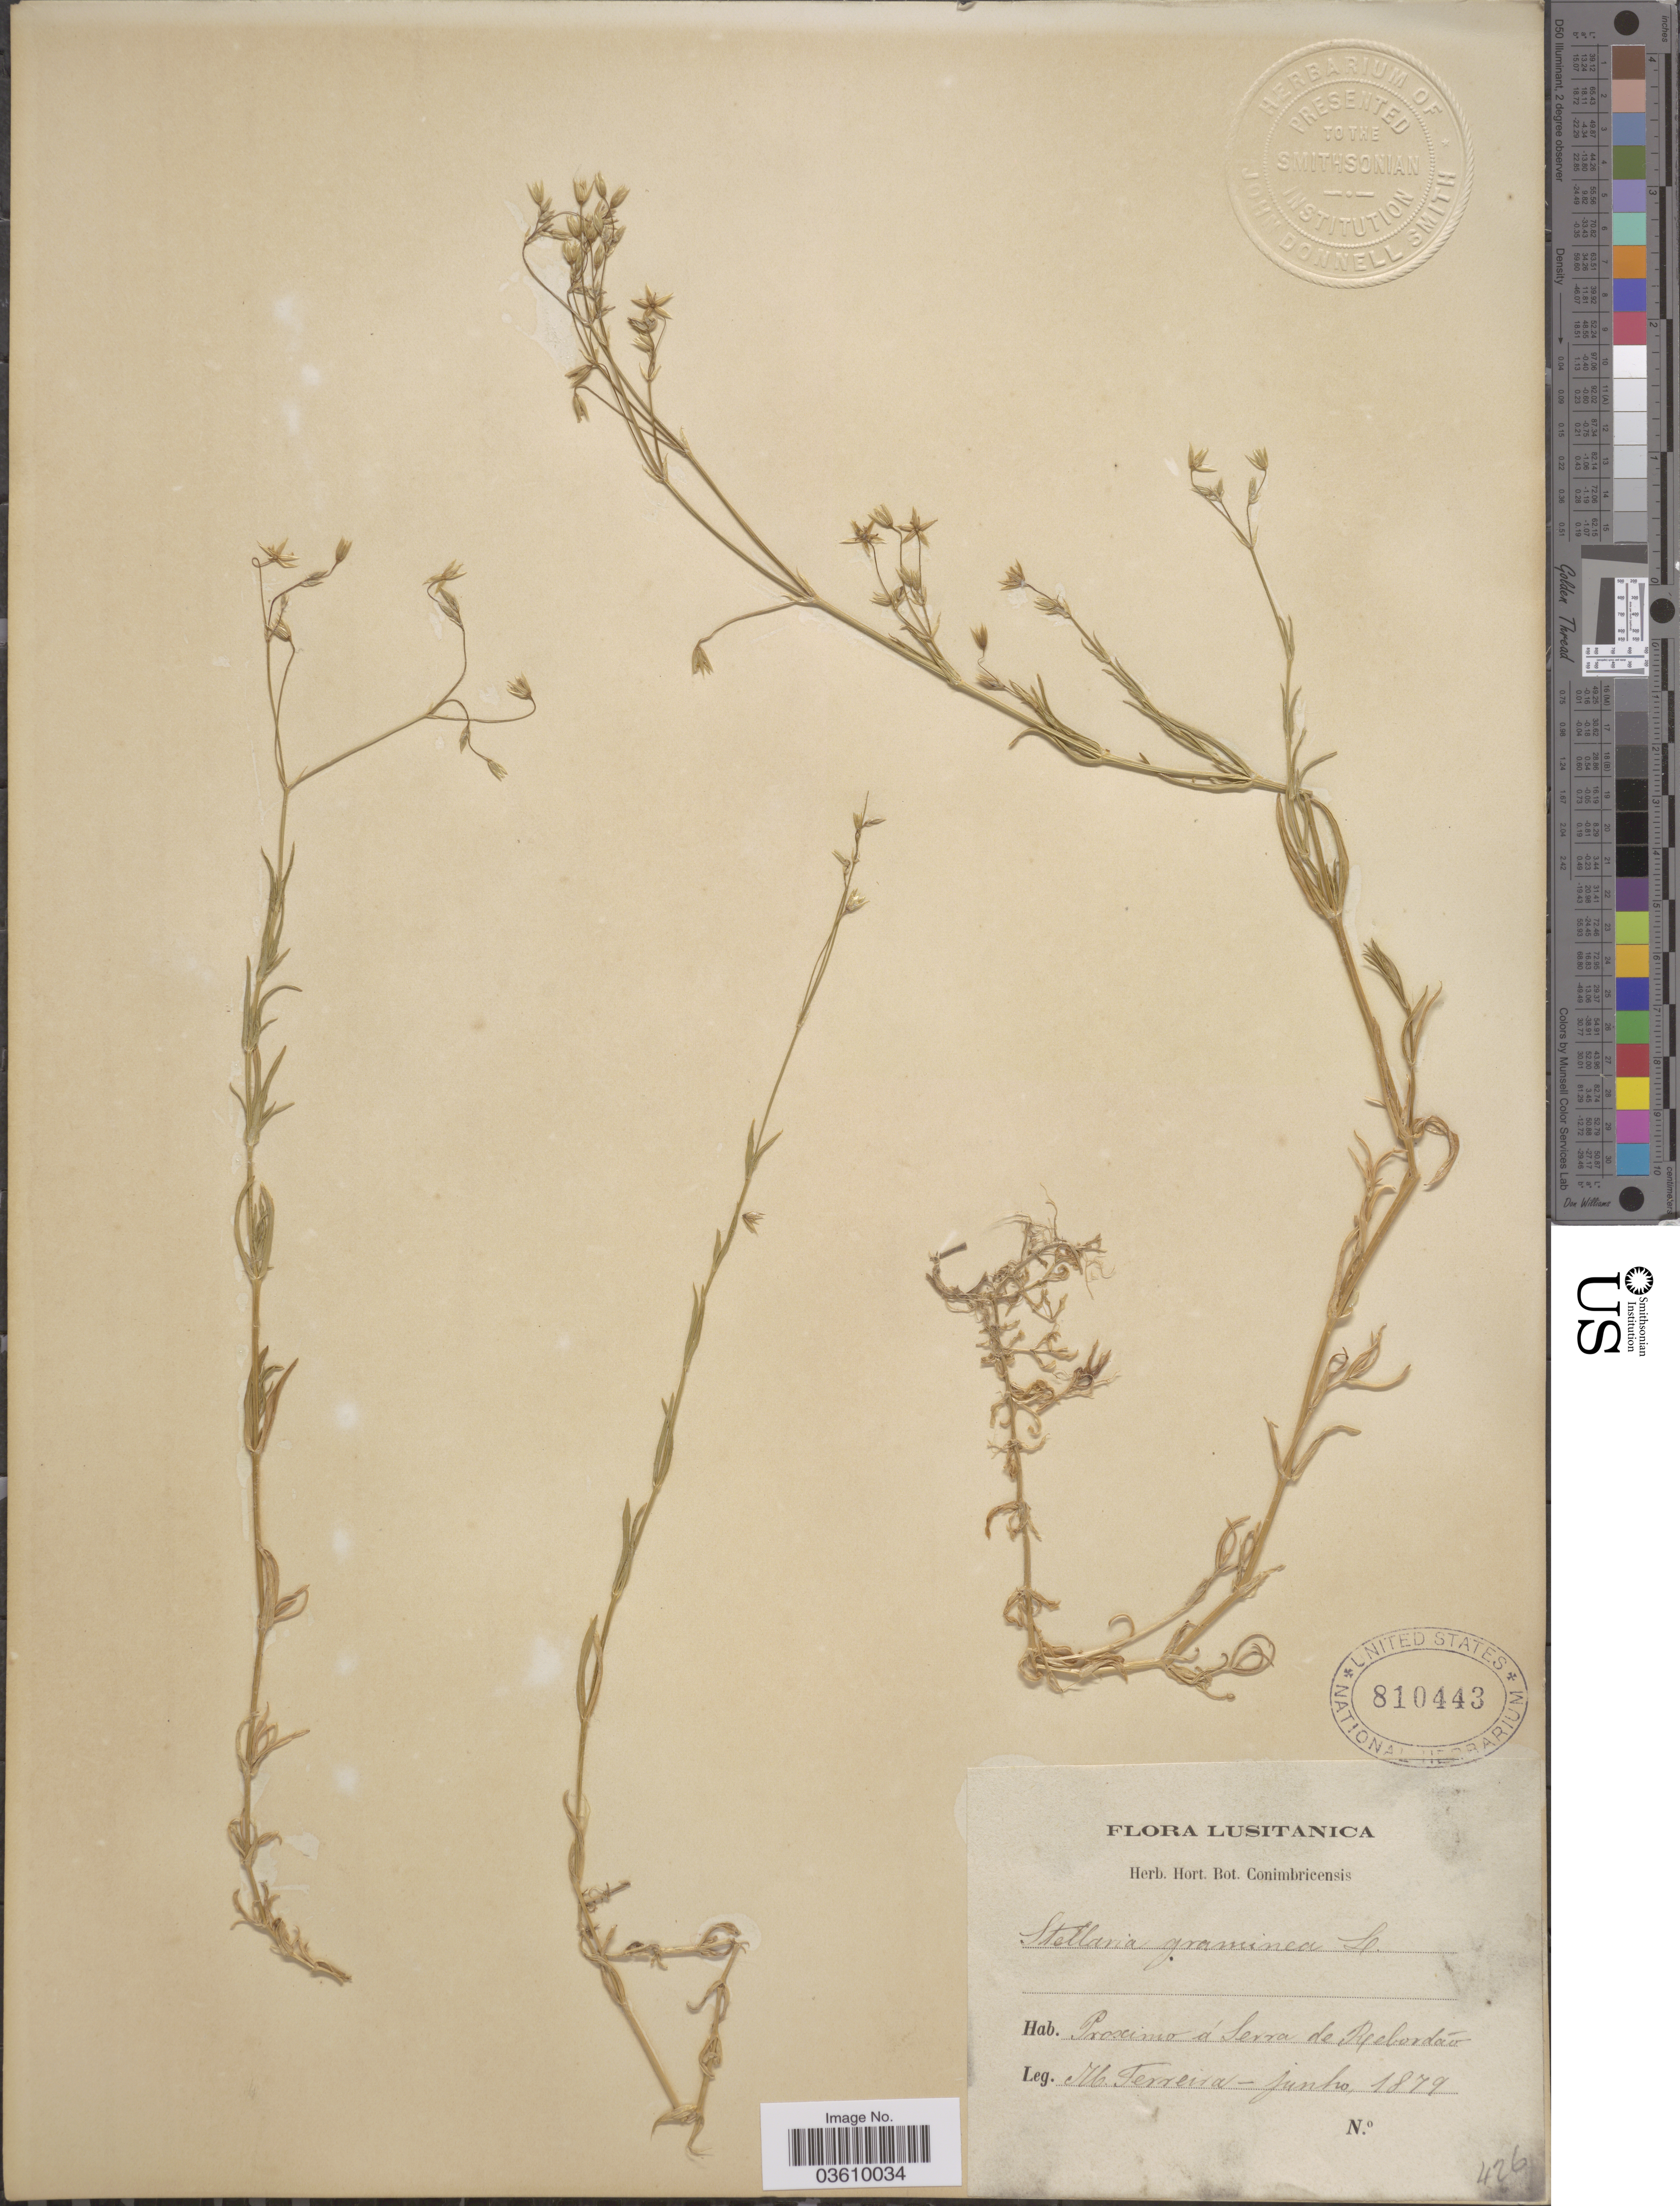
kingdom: Plantae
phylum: Tracheophyta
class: Magnoliopsida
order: Caryophyllales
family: Caryophyllaceae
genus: Stellaria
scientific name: Stellaria graminea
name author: L.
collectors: M. Ferreira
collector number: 426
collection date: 1879-06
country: Portugal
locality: Lusitanica. Proximo a Serra de Rebordáo.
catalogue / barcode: US 810443